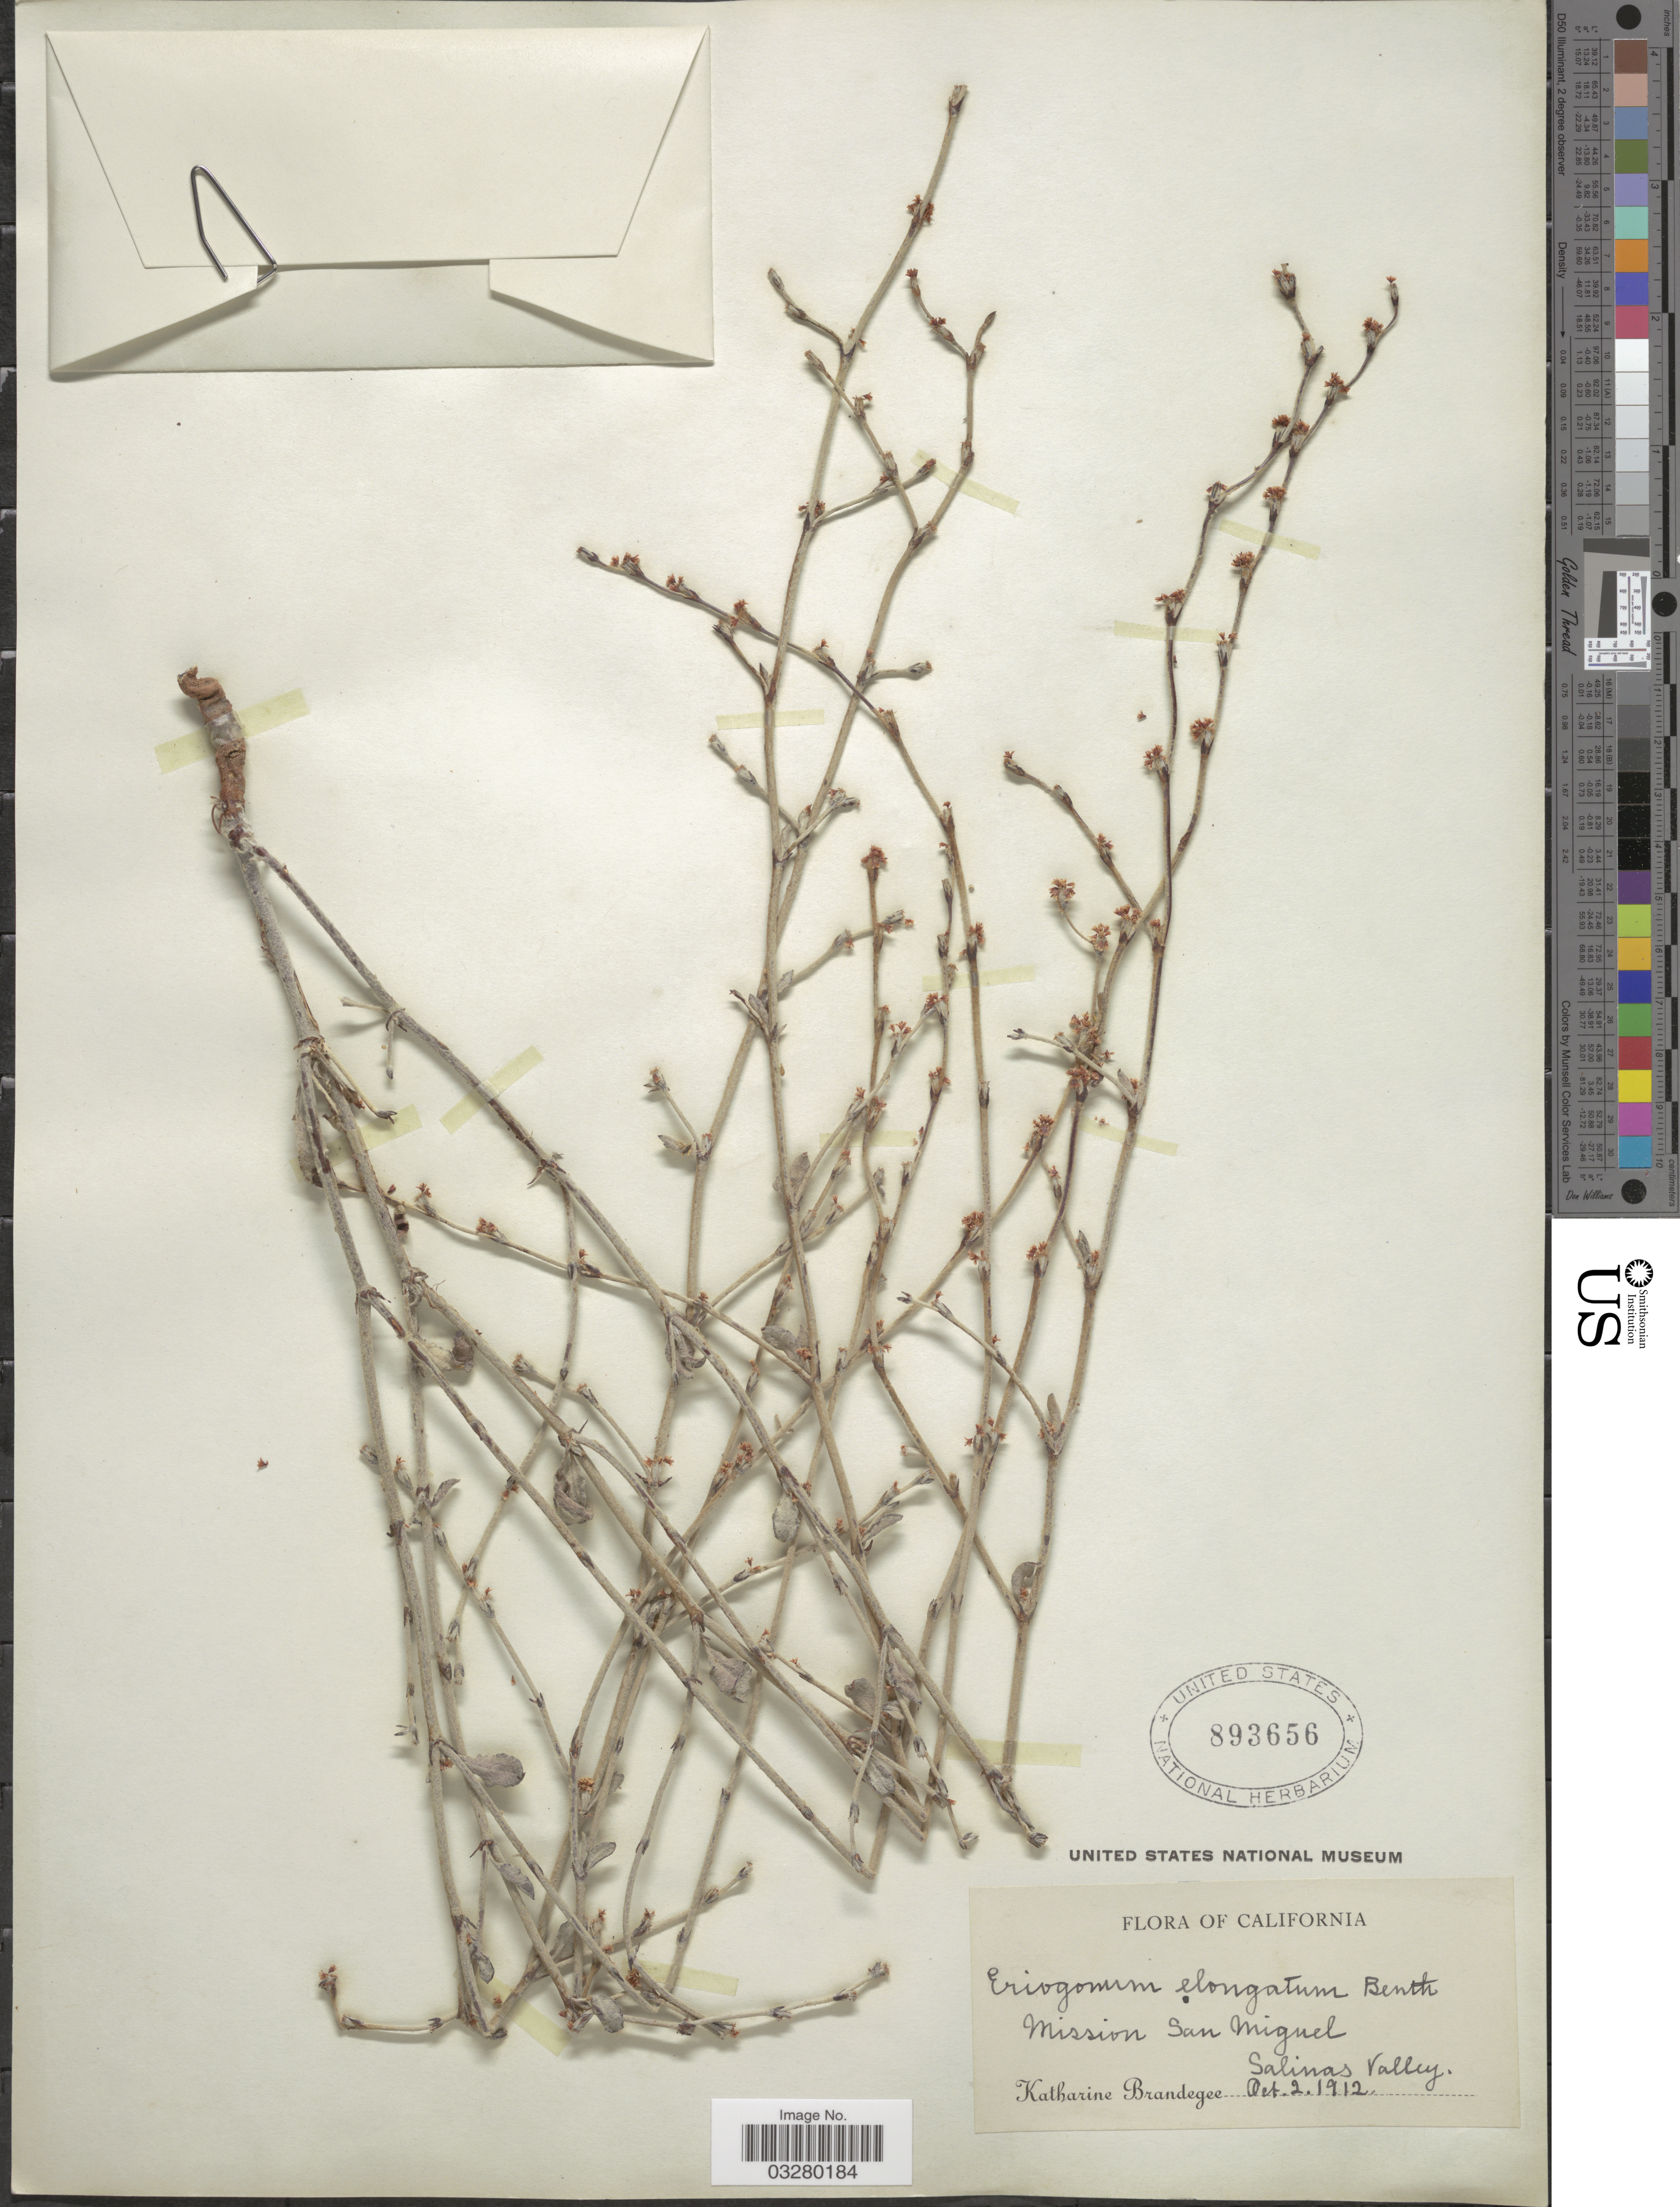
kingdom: Plantae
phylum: Tracheophyta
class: Magnoliopsida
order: Caryophyllales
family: Polygonaceae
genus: Eriogonum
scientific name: Eriogonum roseum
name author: Durand & Hilg.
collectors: M. K. Brandegee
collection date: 1912-10-02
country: United States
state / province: California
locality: Mission San Miguel. Salinas Valley.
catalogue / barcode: US 893656